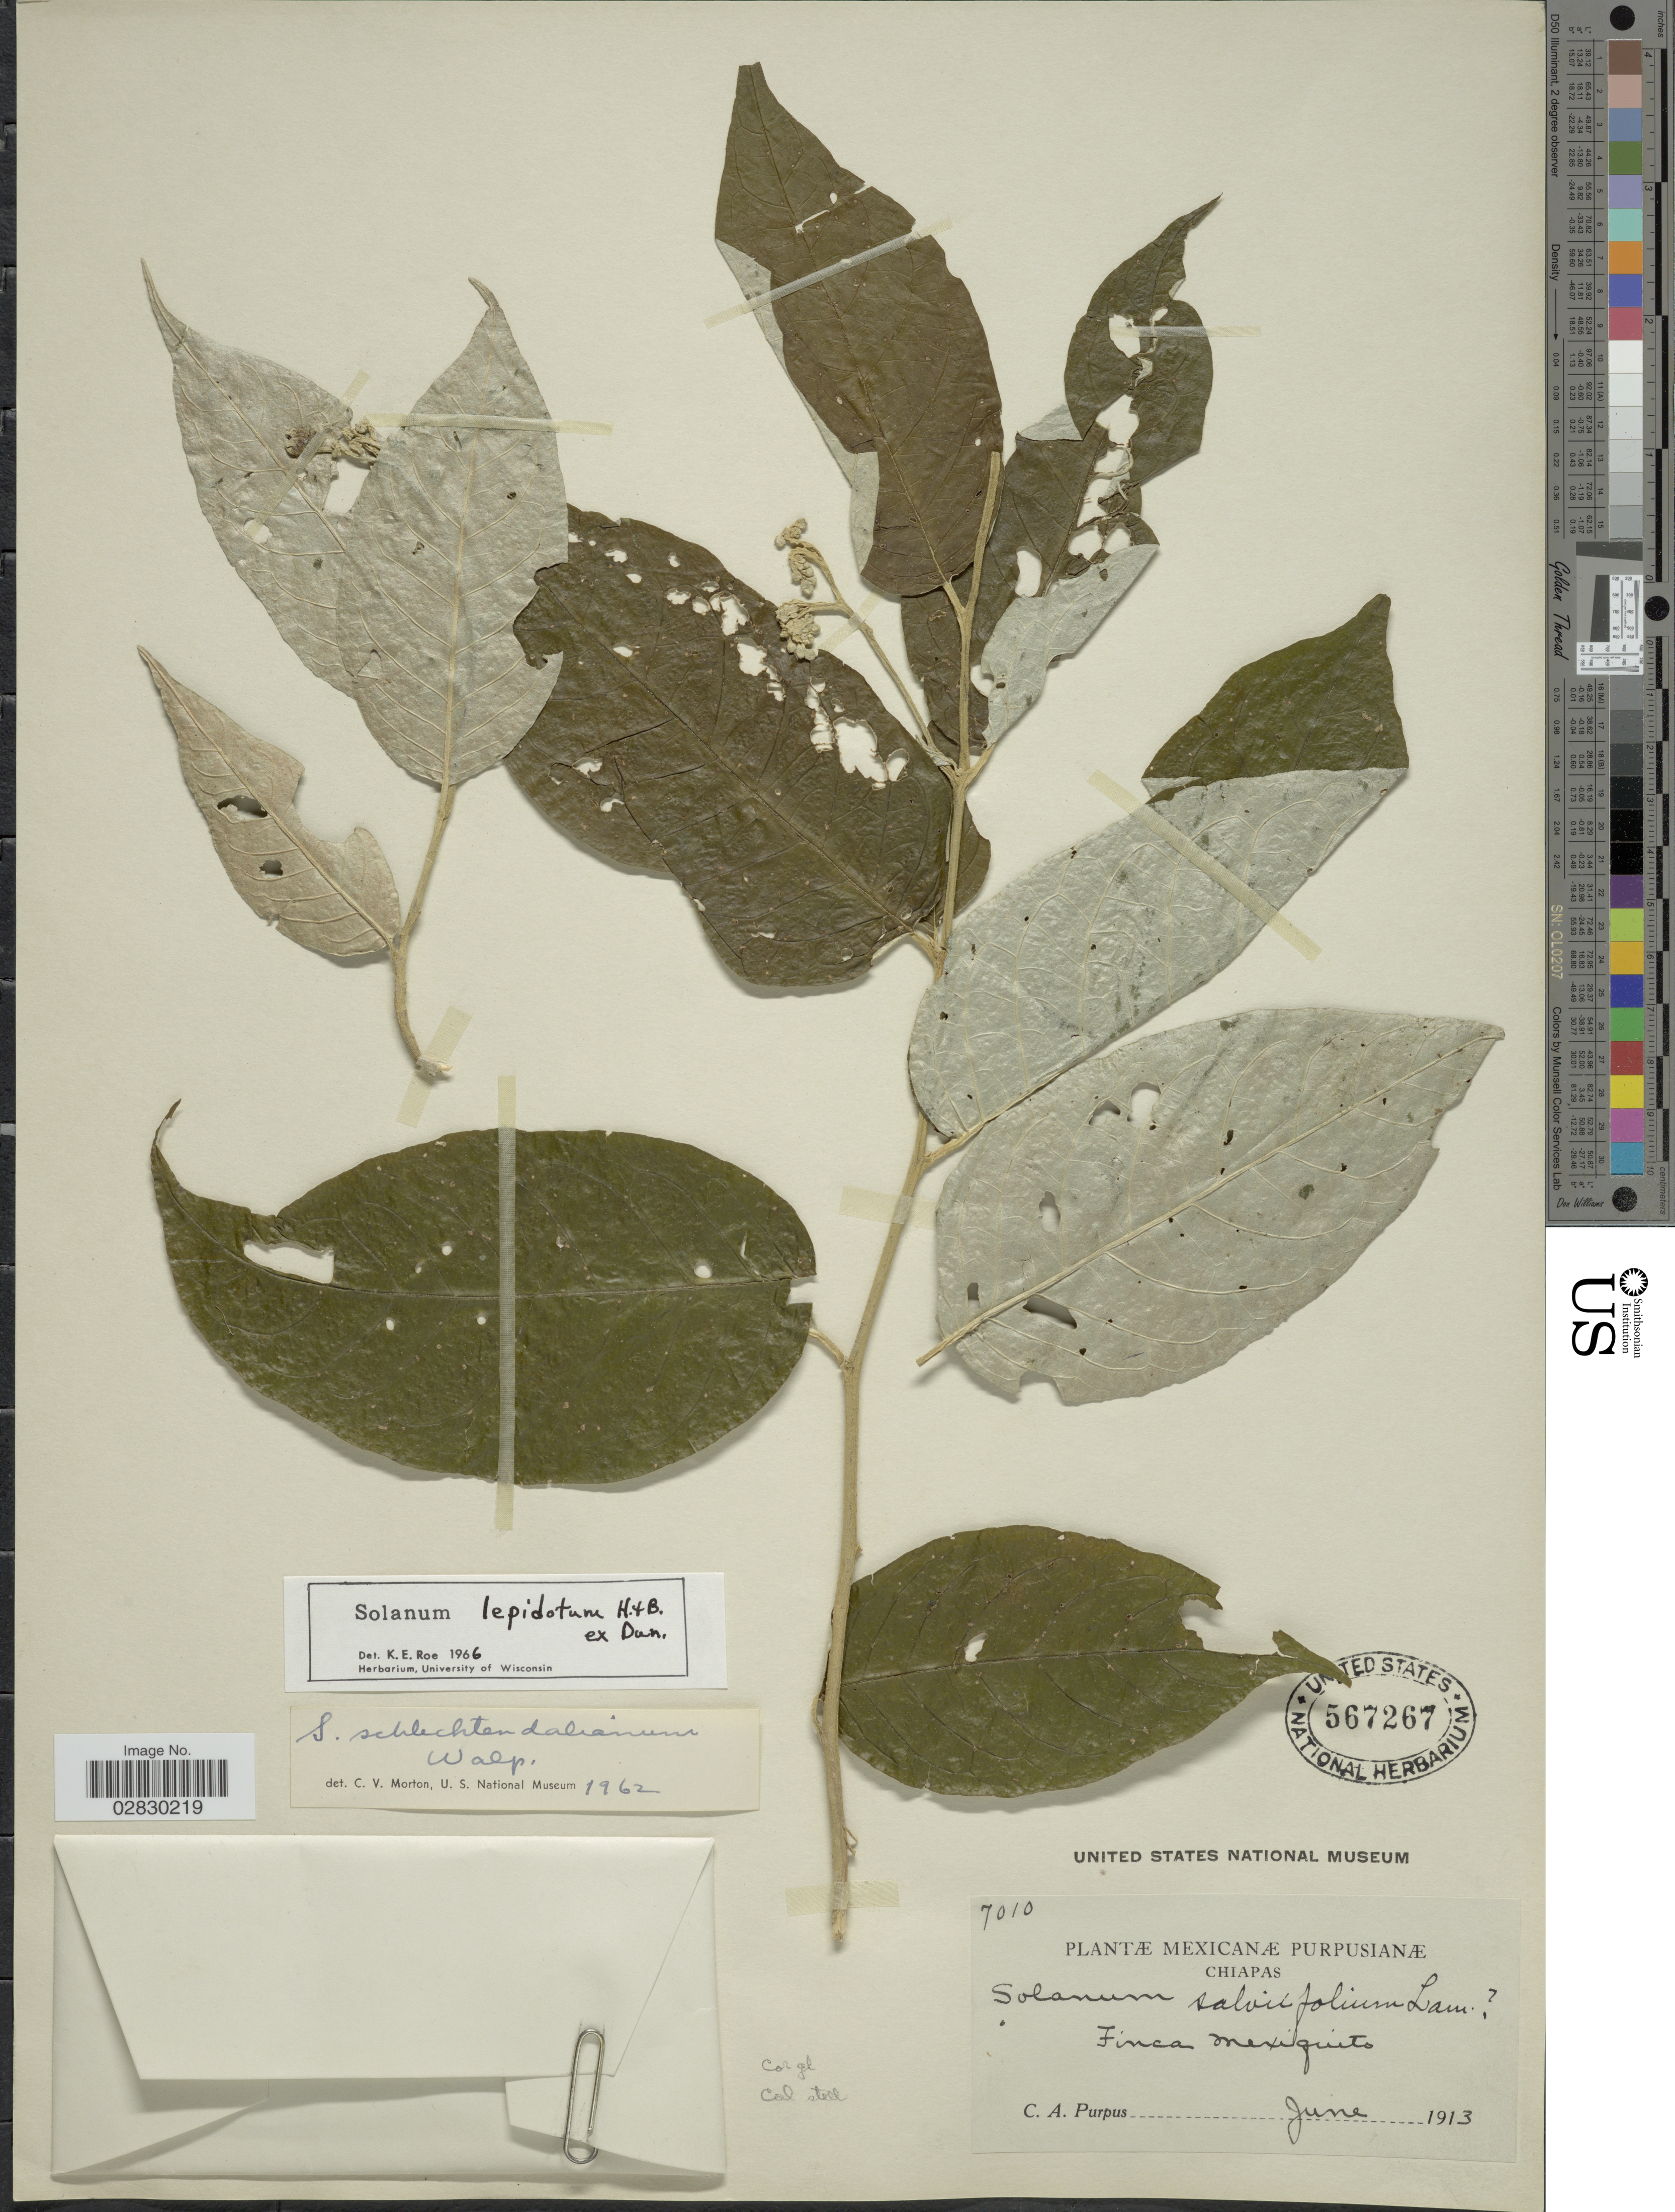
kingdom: Plantae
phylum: Tracheophyta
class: Magnoliopsida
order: Solanales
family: Solanaceae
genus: Solanum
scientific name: Solanum lepidotum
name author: Humb. & Bonpl. ex Dunal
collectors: C. A. Purpus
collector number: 7010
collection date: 1913-06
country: Mexico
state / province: Chiapas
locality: Finca Mexiquito.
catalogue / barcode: US 567267